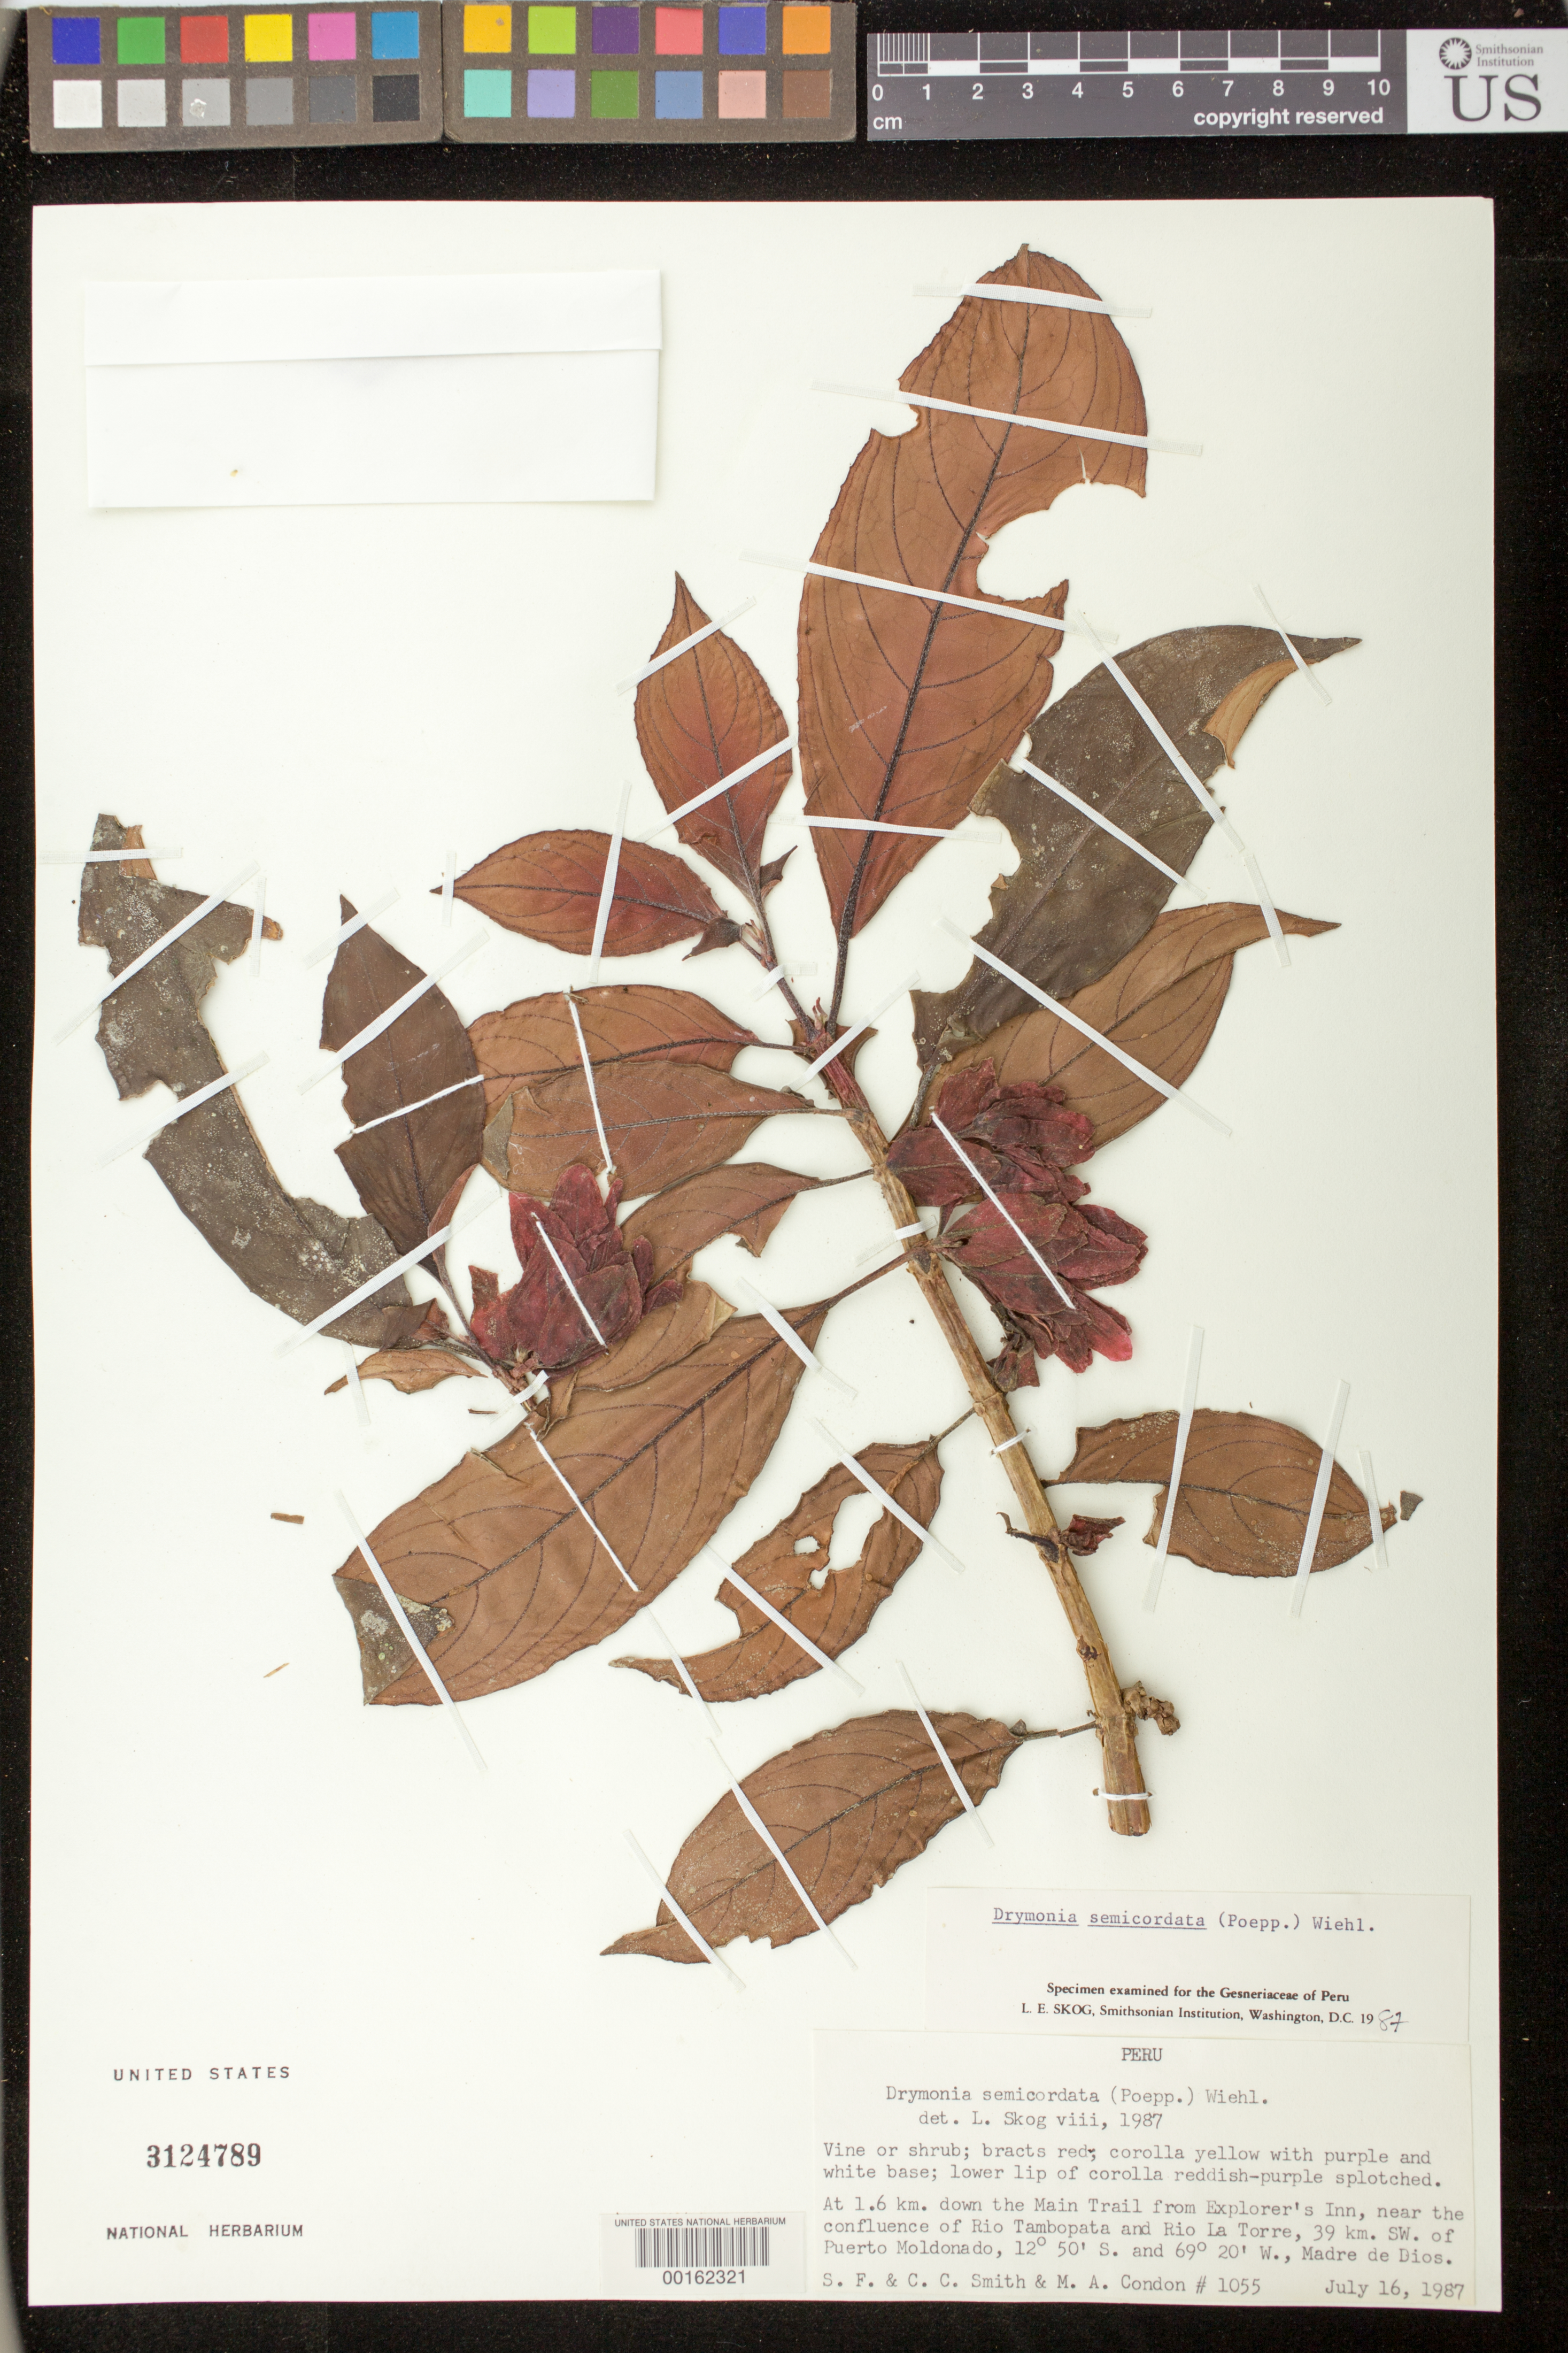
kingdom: Plantae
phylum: Tracheophyta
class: Magnoliopsida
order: Lamiales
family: Gesneriaceae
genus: Drymonia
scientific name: Drymonia semicordata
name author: (Poepp.) Wiehler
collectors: S.F. Smith & et al.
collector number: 1055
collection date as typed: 16 Jul 1987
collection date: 1987-07-16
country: Peru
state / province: Madre de Dios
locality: At 1.6 km down the main trail from explorer's Inn, near the confluence of Rio Tambopata & Rio La Torre, 39 km SW of P Maldonad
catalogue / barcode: US 3124789